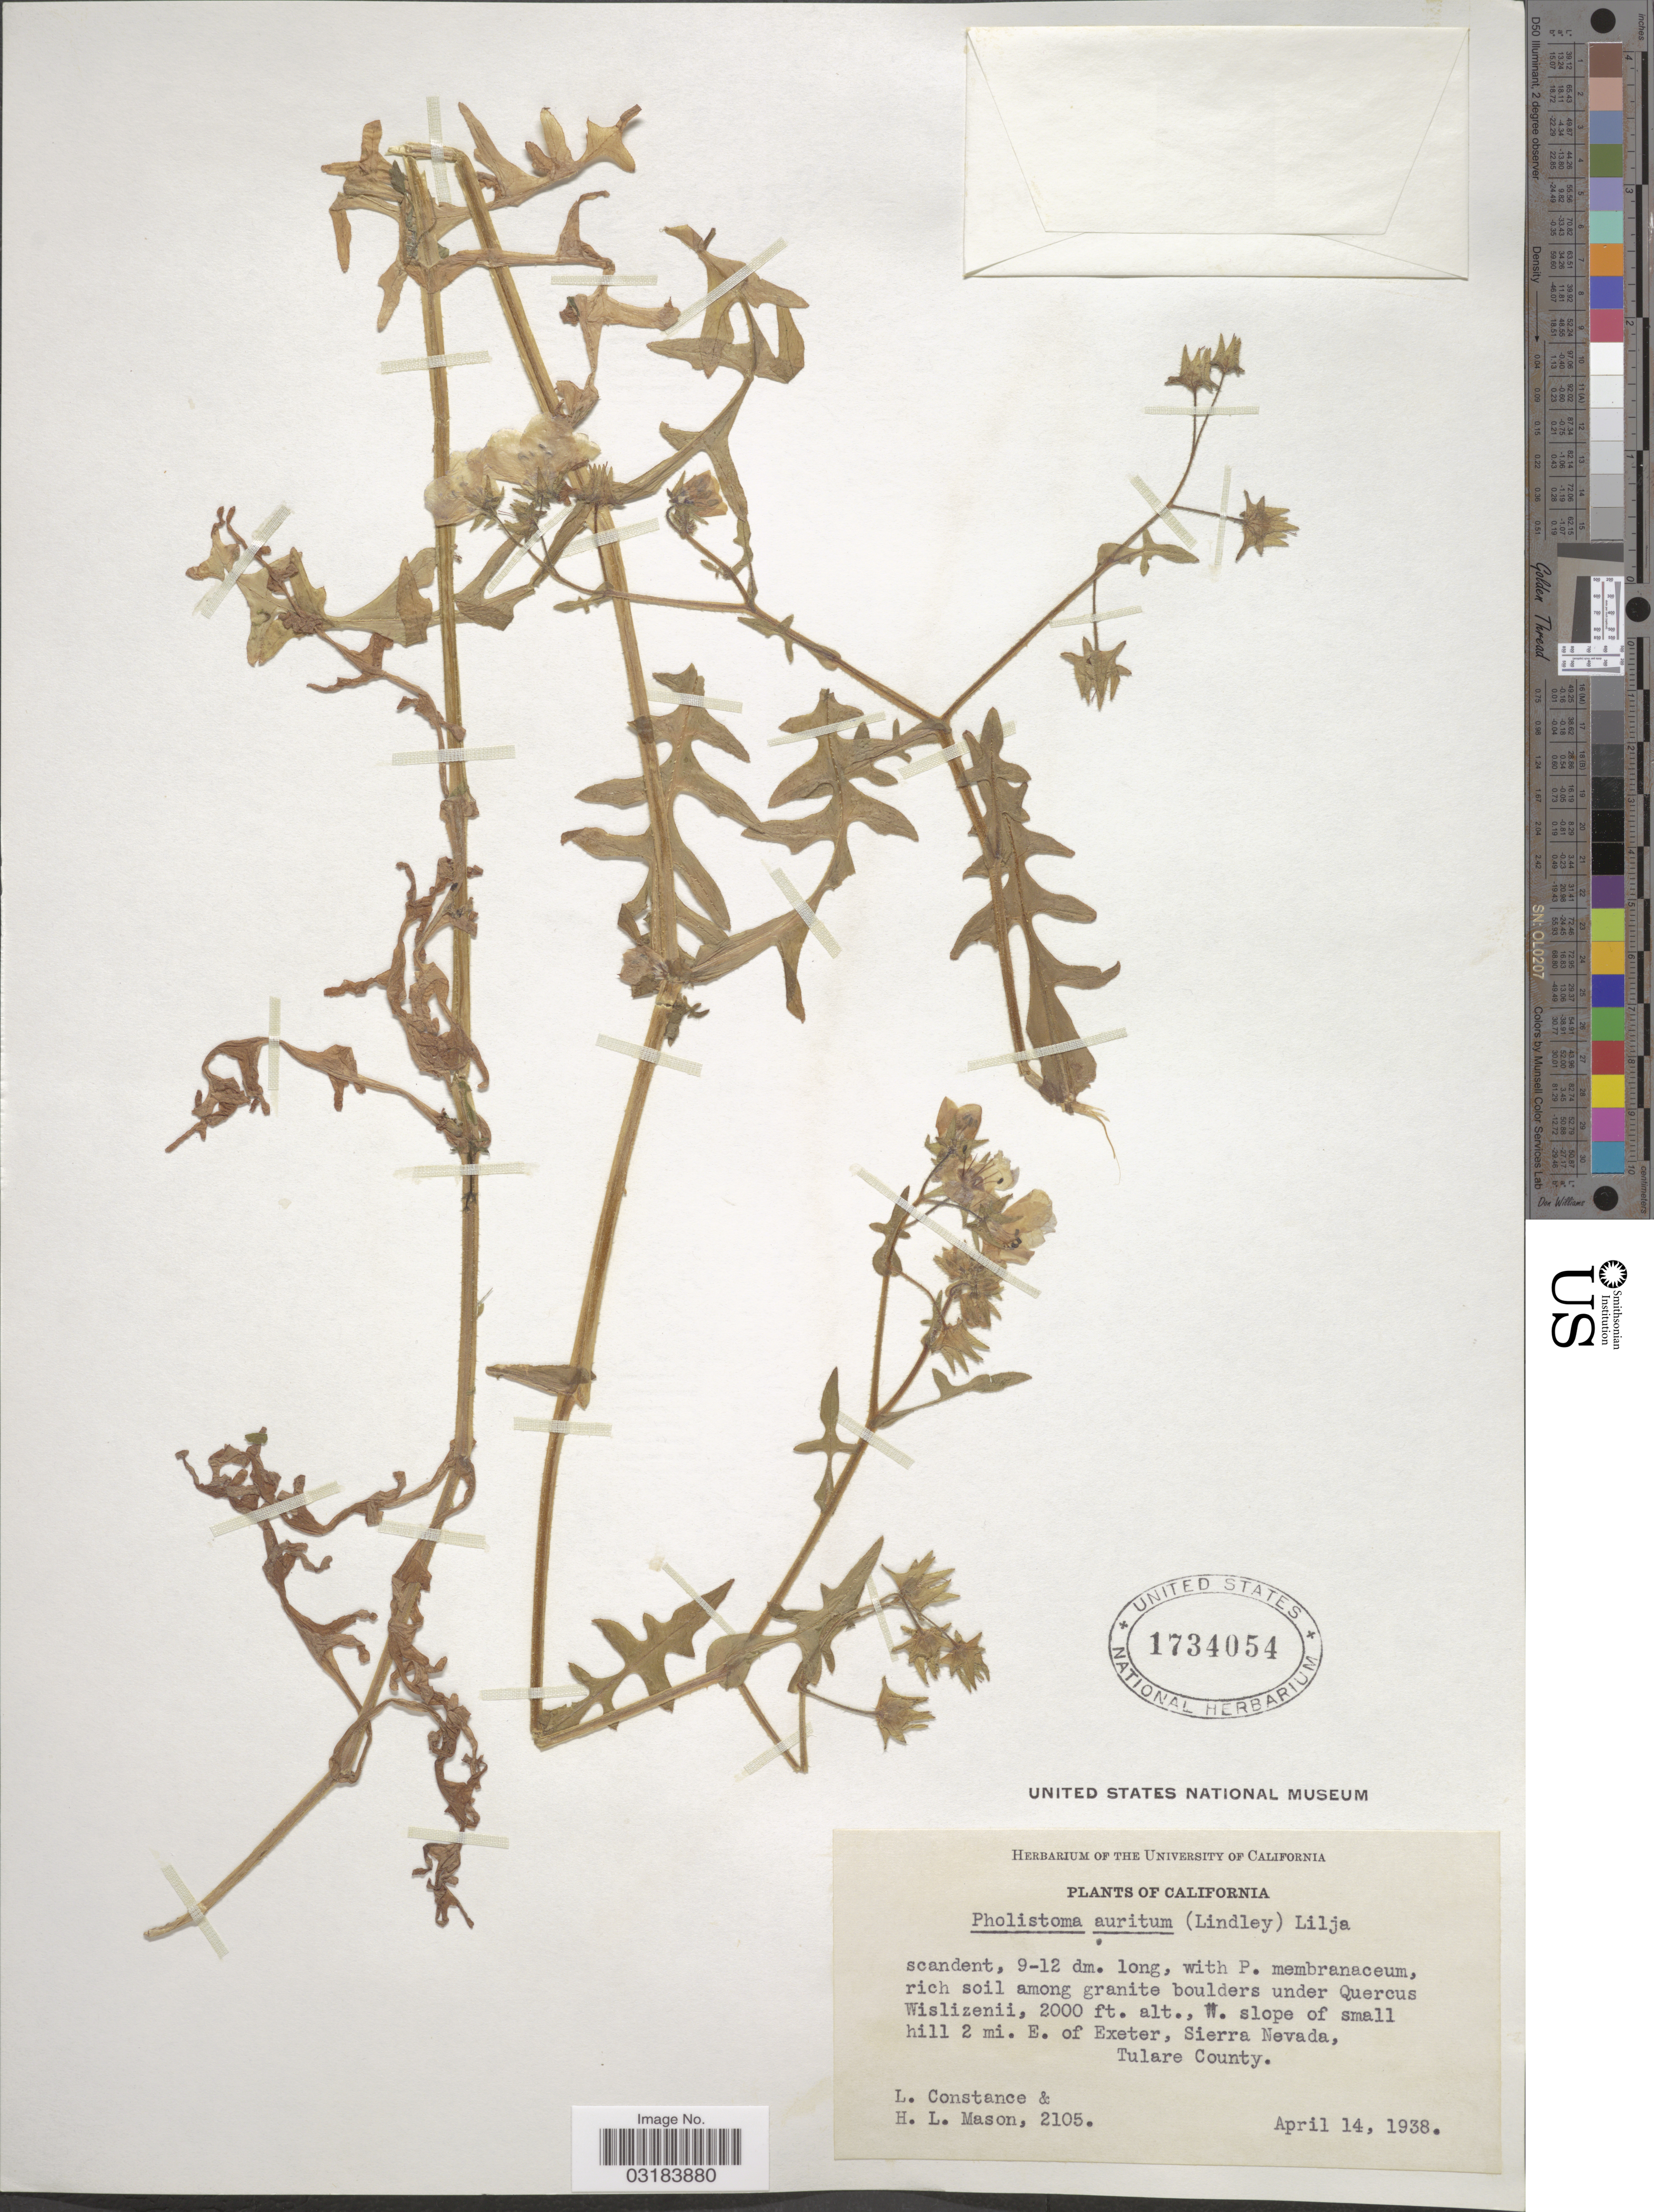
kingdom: Plantae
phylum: Tracheophyta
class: Magnoliopsida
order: Boraginales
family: Hydrophyllaceae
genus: Pholistoma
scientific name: Pholistoma auritum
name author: (Lindl.) Lilja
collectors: L. Constance & H. L. Mason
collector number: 2105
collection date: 1938-04-14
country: United States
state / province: California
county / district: Tulare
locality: W. slope of small hill 2 mi. E of Exeter, Sierra Nevada, Tulare County.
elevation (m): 610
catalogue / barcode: US 1734054